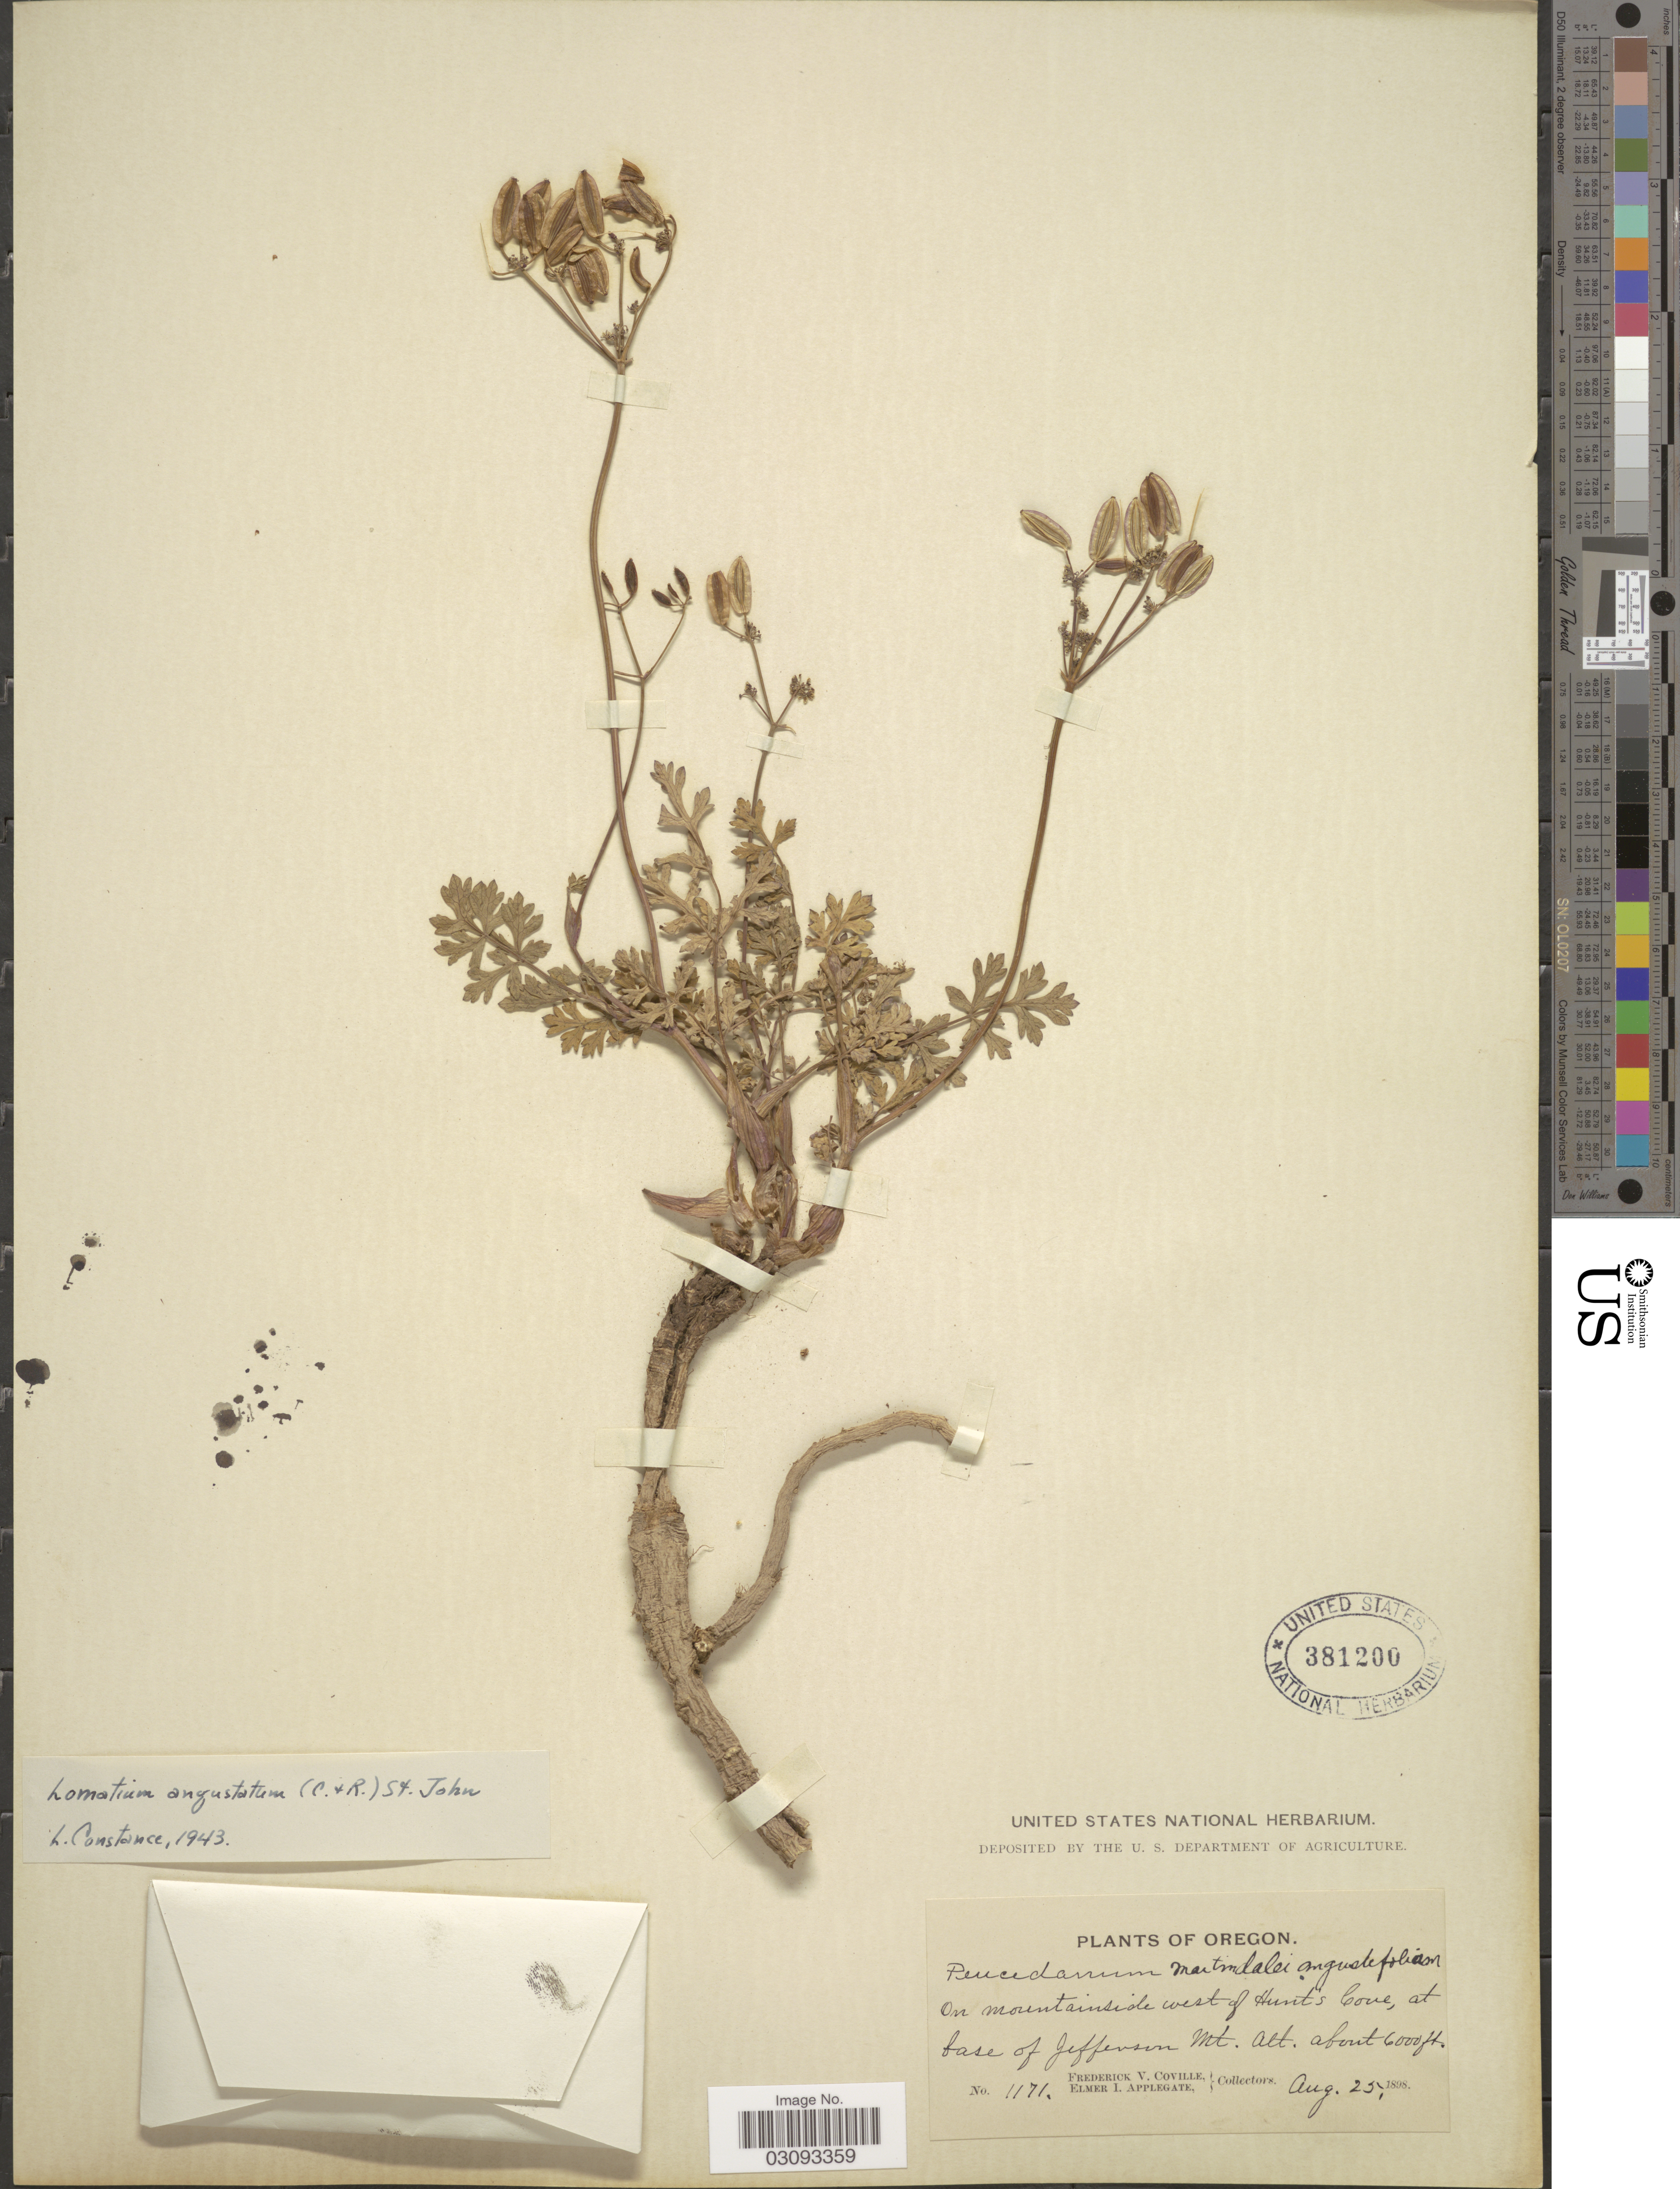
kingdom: Plantae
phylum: Tracheophyta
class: Magnoliopsida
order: Apiales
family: Apiaceae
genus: Lomatium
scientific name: Lomatium angustatum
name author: (J.M. Coult. & Rose) H. St. John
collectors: F. V. Coville & E. I. Applegate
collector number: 1171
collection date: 1898-07-25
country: United States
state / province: Oregon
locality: On mountainside west of Hunt's Cove, at base of Jefferson Mt.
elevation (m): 1829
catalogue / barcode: US 381200